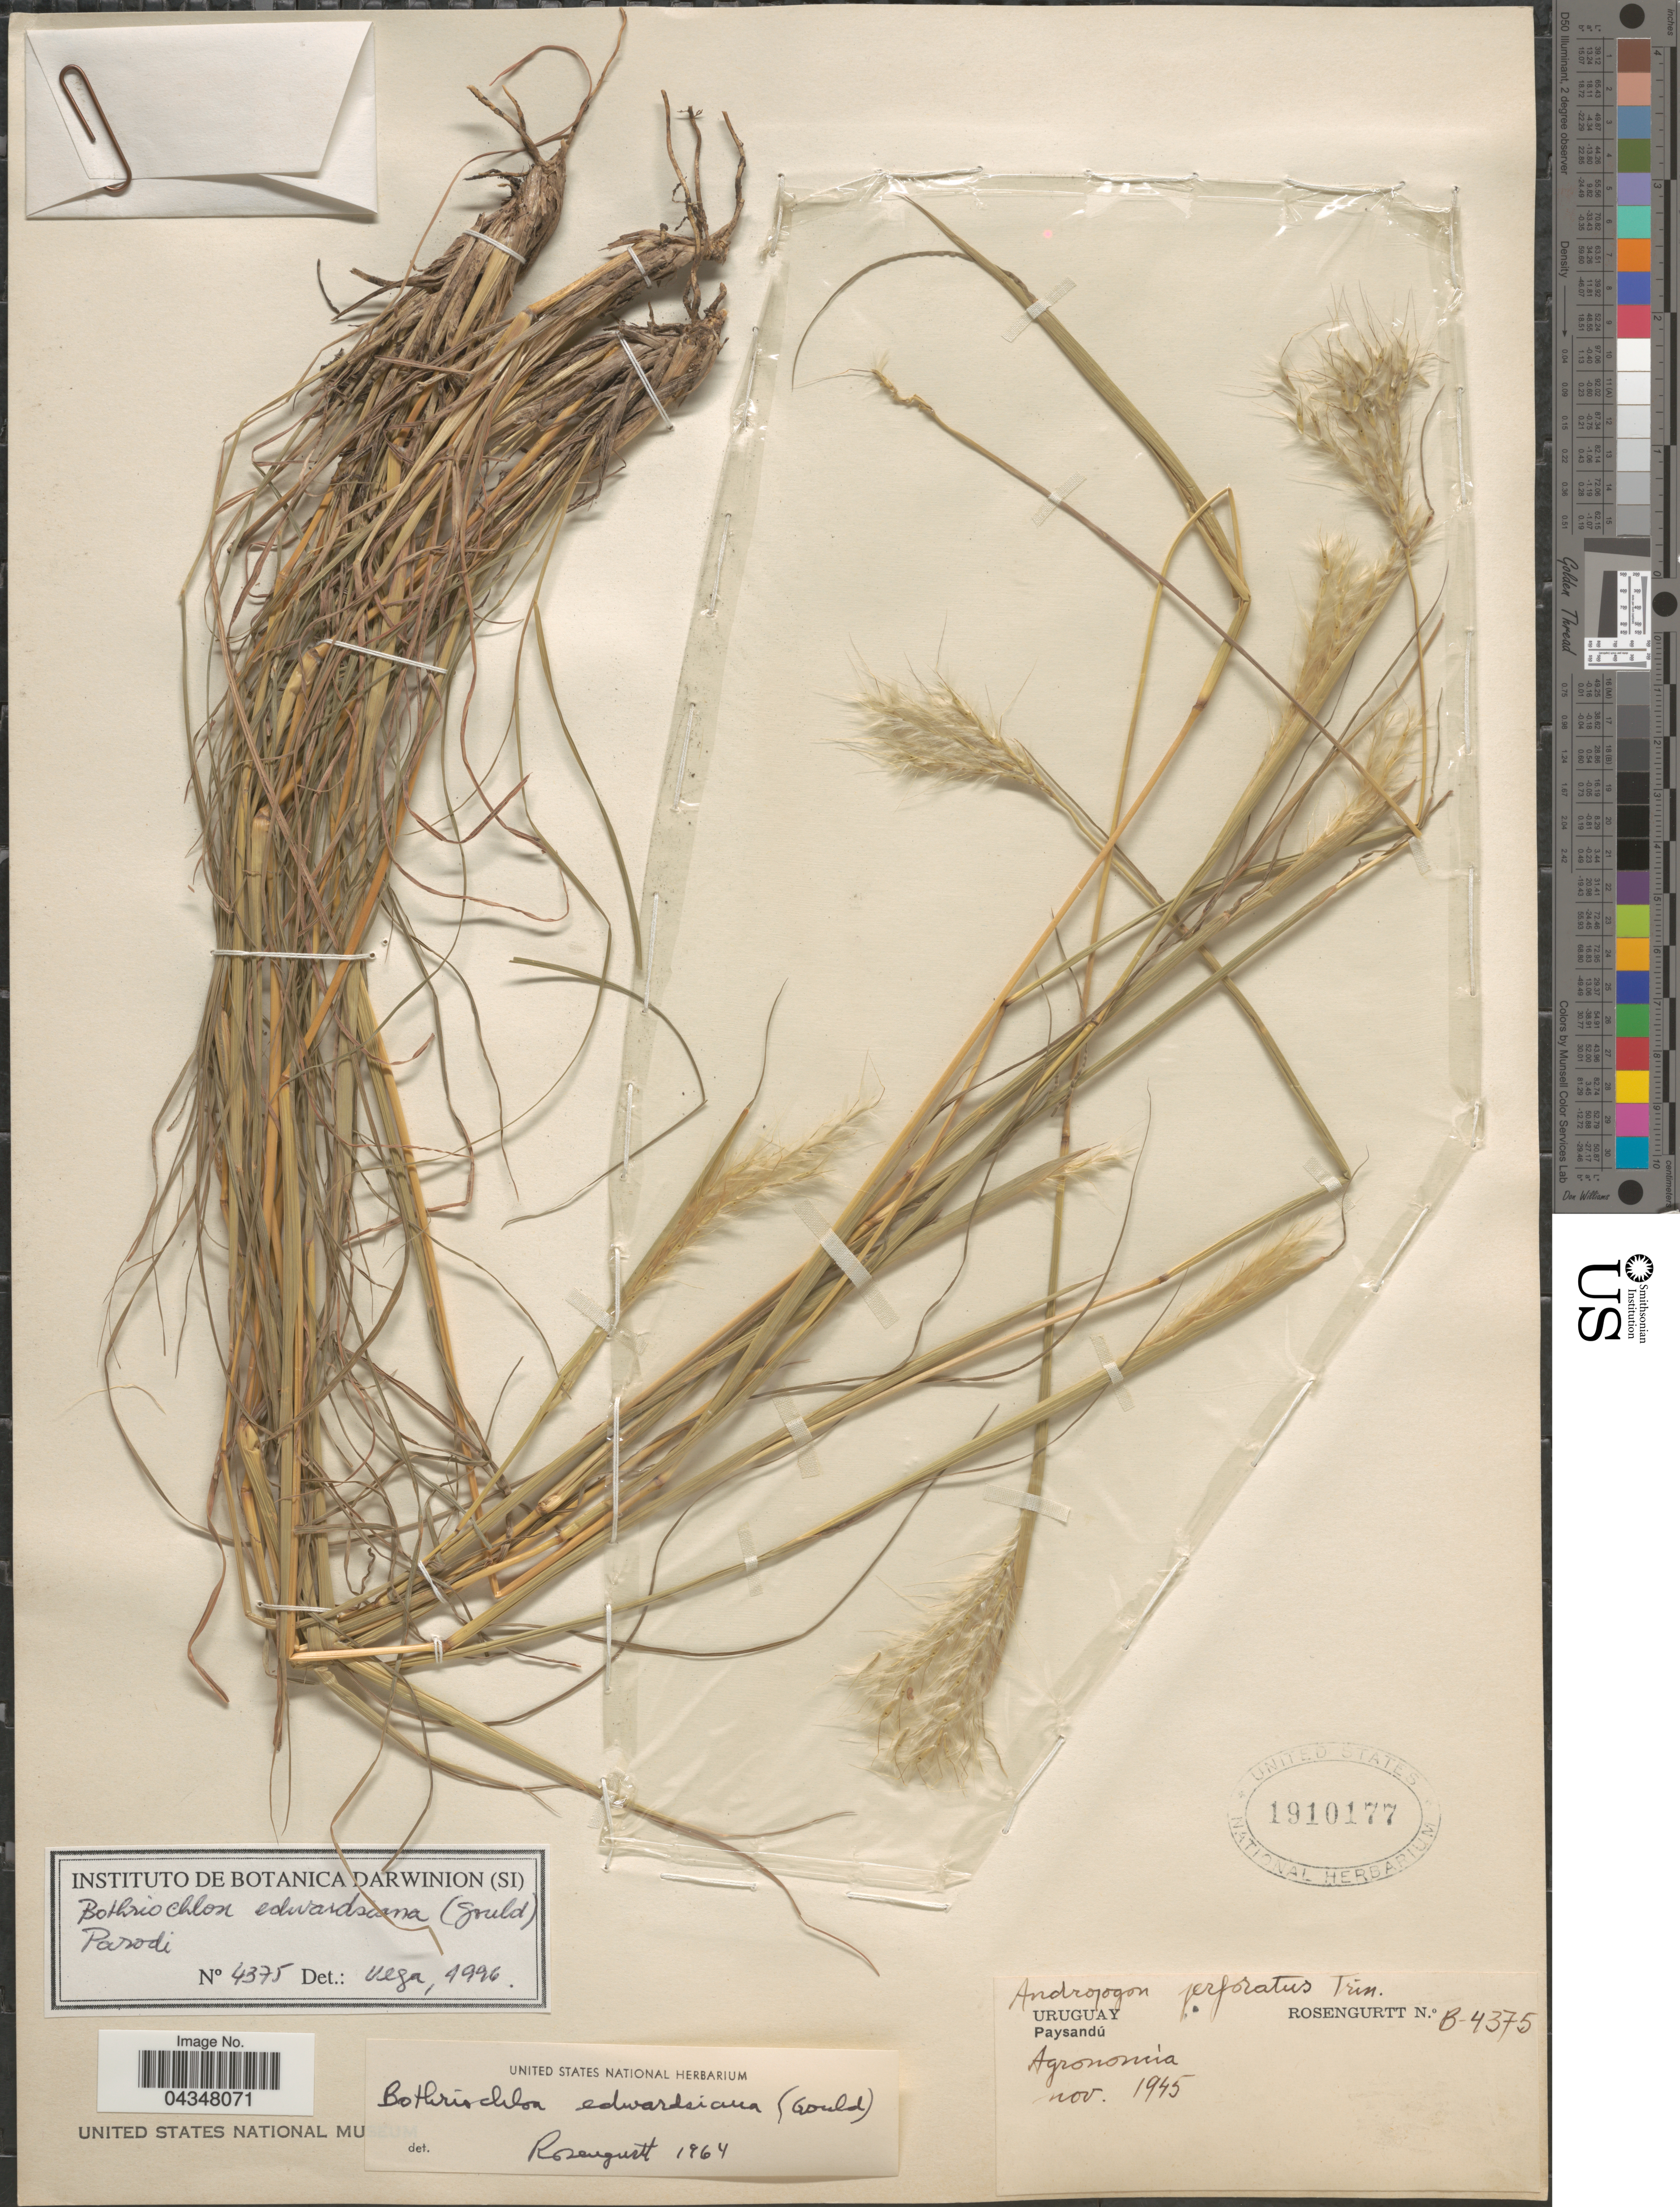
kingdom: Plantae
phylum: Tracheophyta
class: Liliopsida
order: Poales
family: Poaceae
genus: Bothriochloa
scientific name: Bothriochloa edwardsiana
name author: (Gould) Parodi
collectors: Rosengurtt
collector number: B-4375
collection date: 1945-11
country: Uruguay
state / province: Paysandu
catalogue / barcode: US 1910177